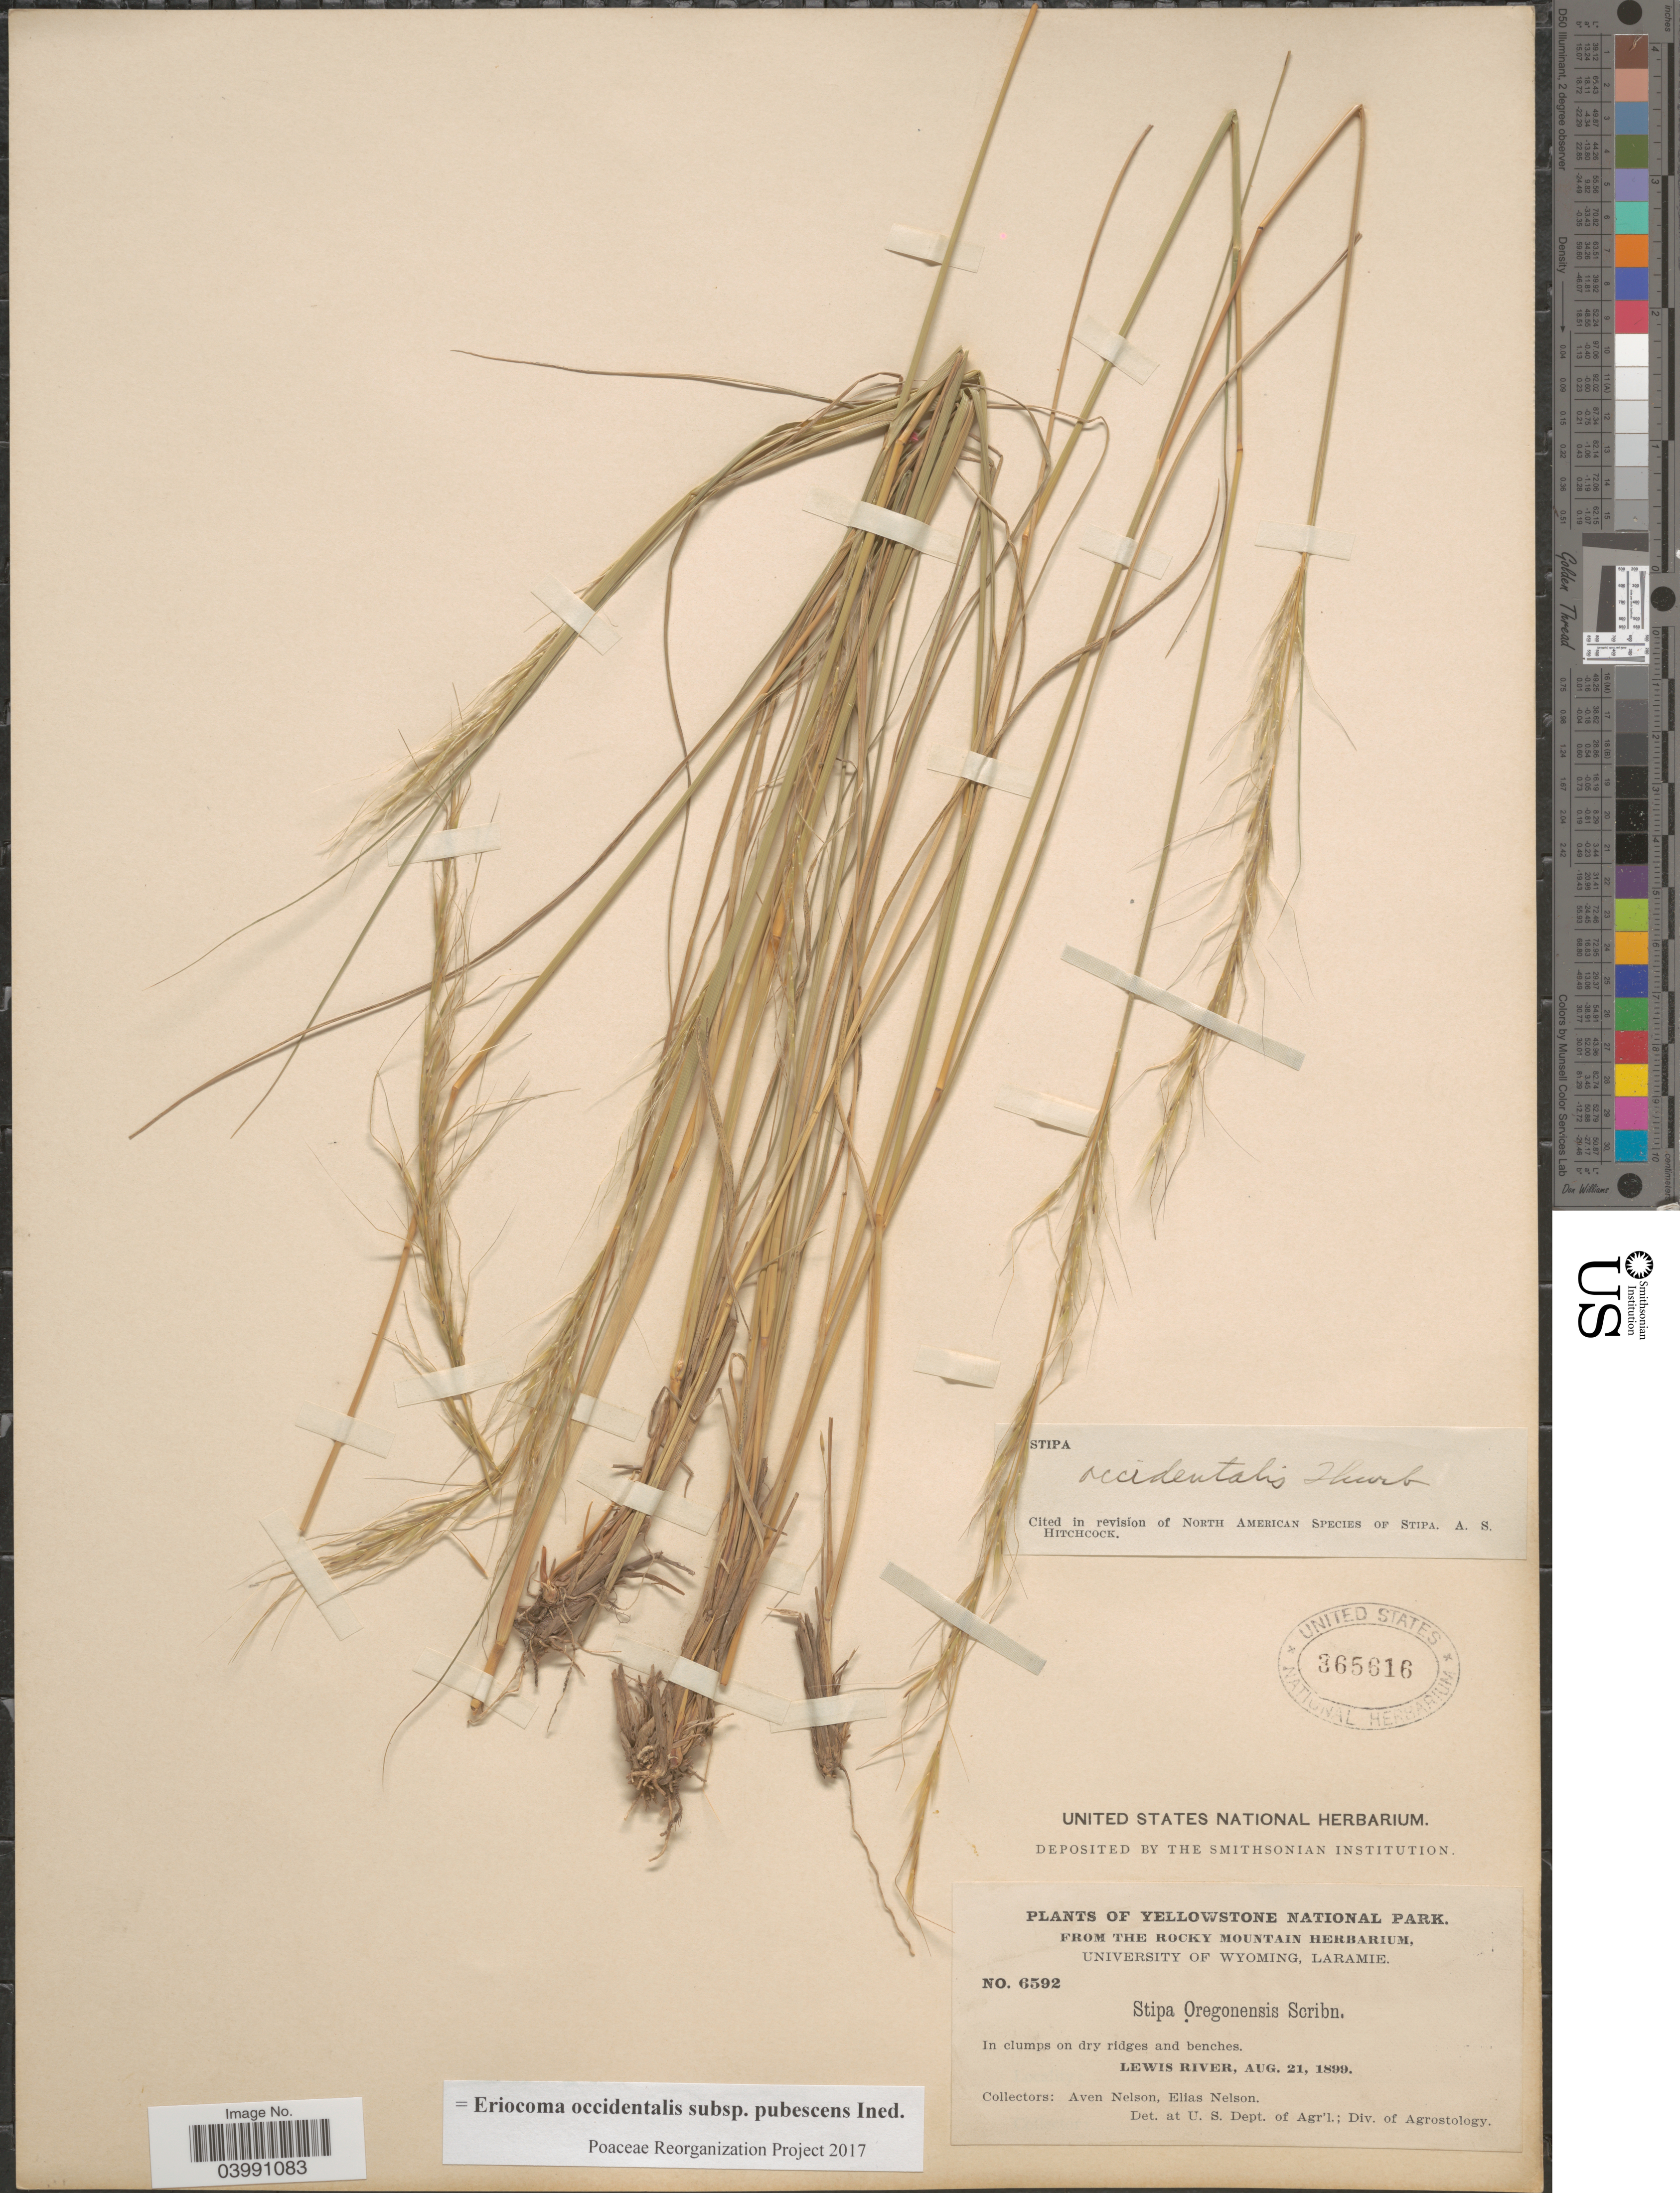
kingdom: Plantae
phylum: Tracheophyta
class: Liliopsida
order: Poales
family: Poaceae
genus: Eriocoma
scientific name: Eriocoma occidentalis subsp. pubescens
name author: (Vasey) Romasch.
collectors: A. Nelson & E. Nelson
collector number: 6592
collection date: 1899-08-21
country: United States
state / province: Wyoming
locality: Yellowstone National Park. Lewis River.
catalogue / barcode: US 365616